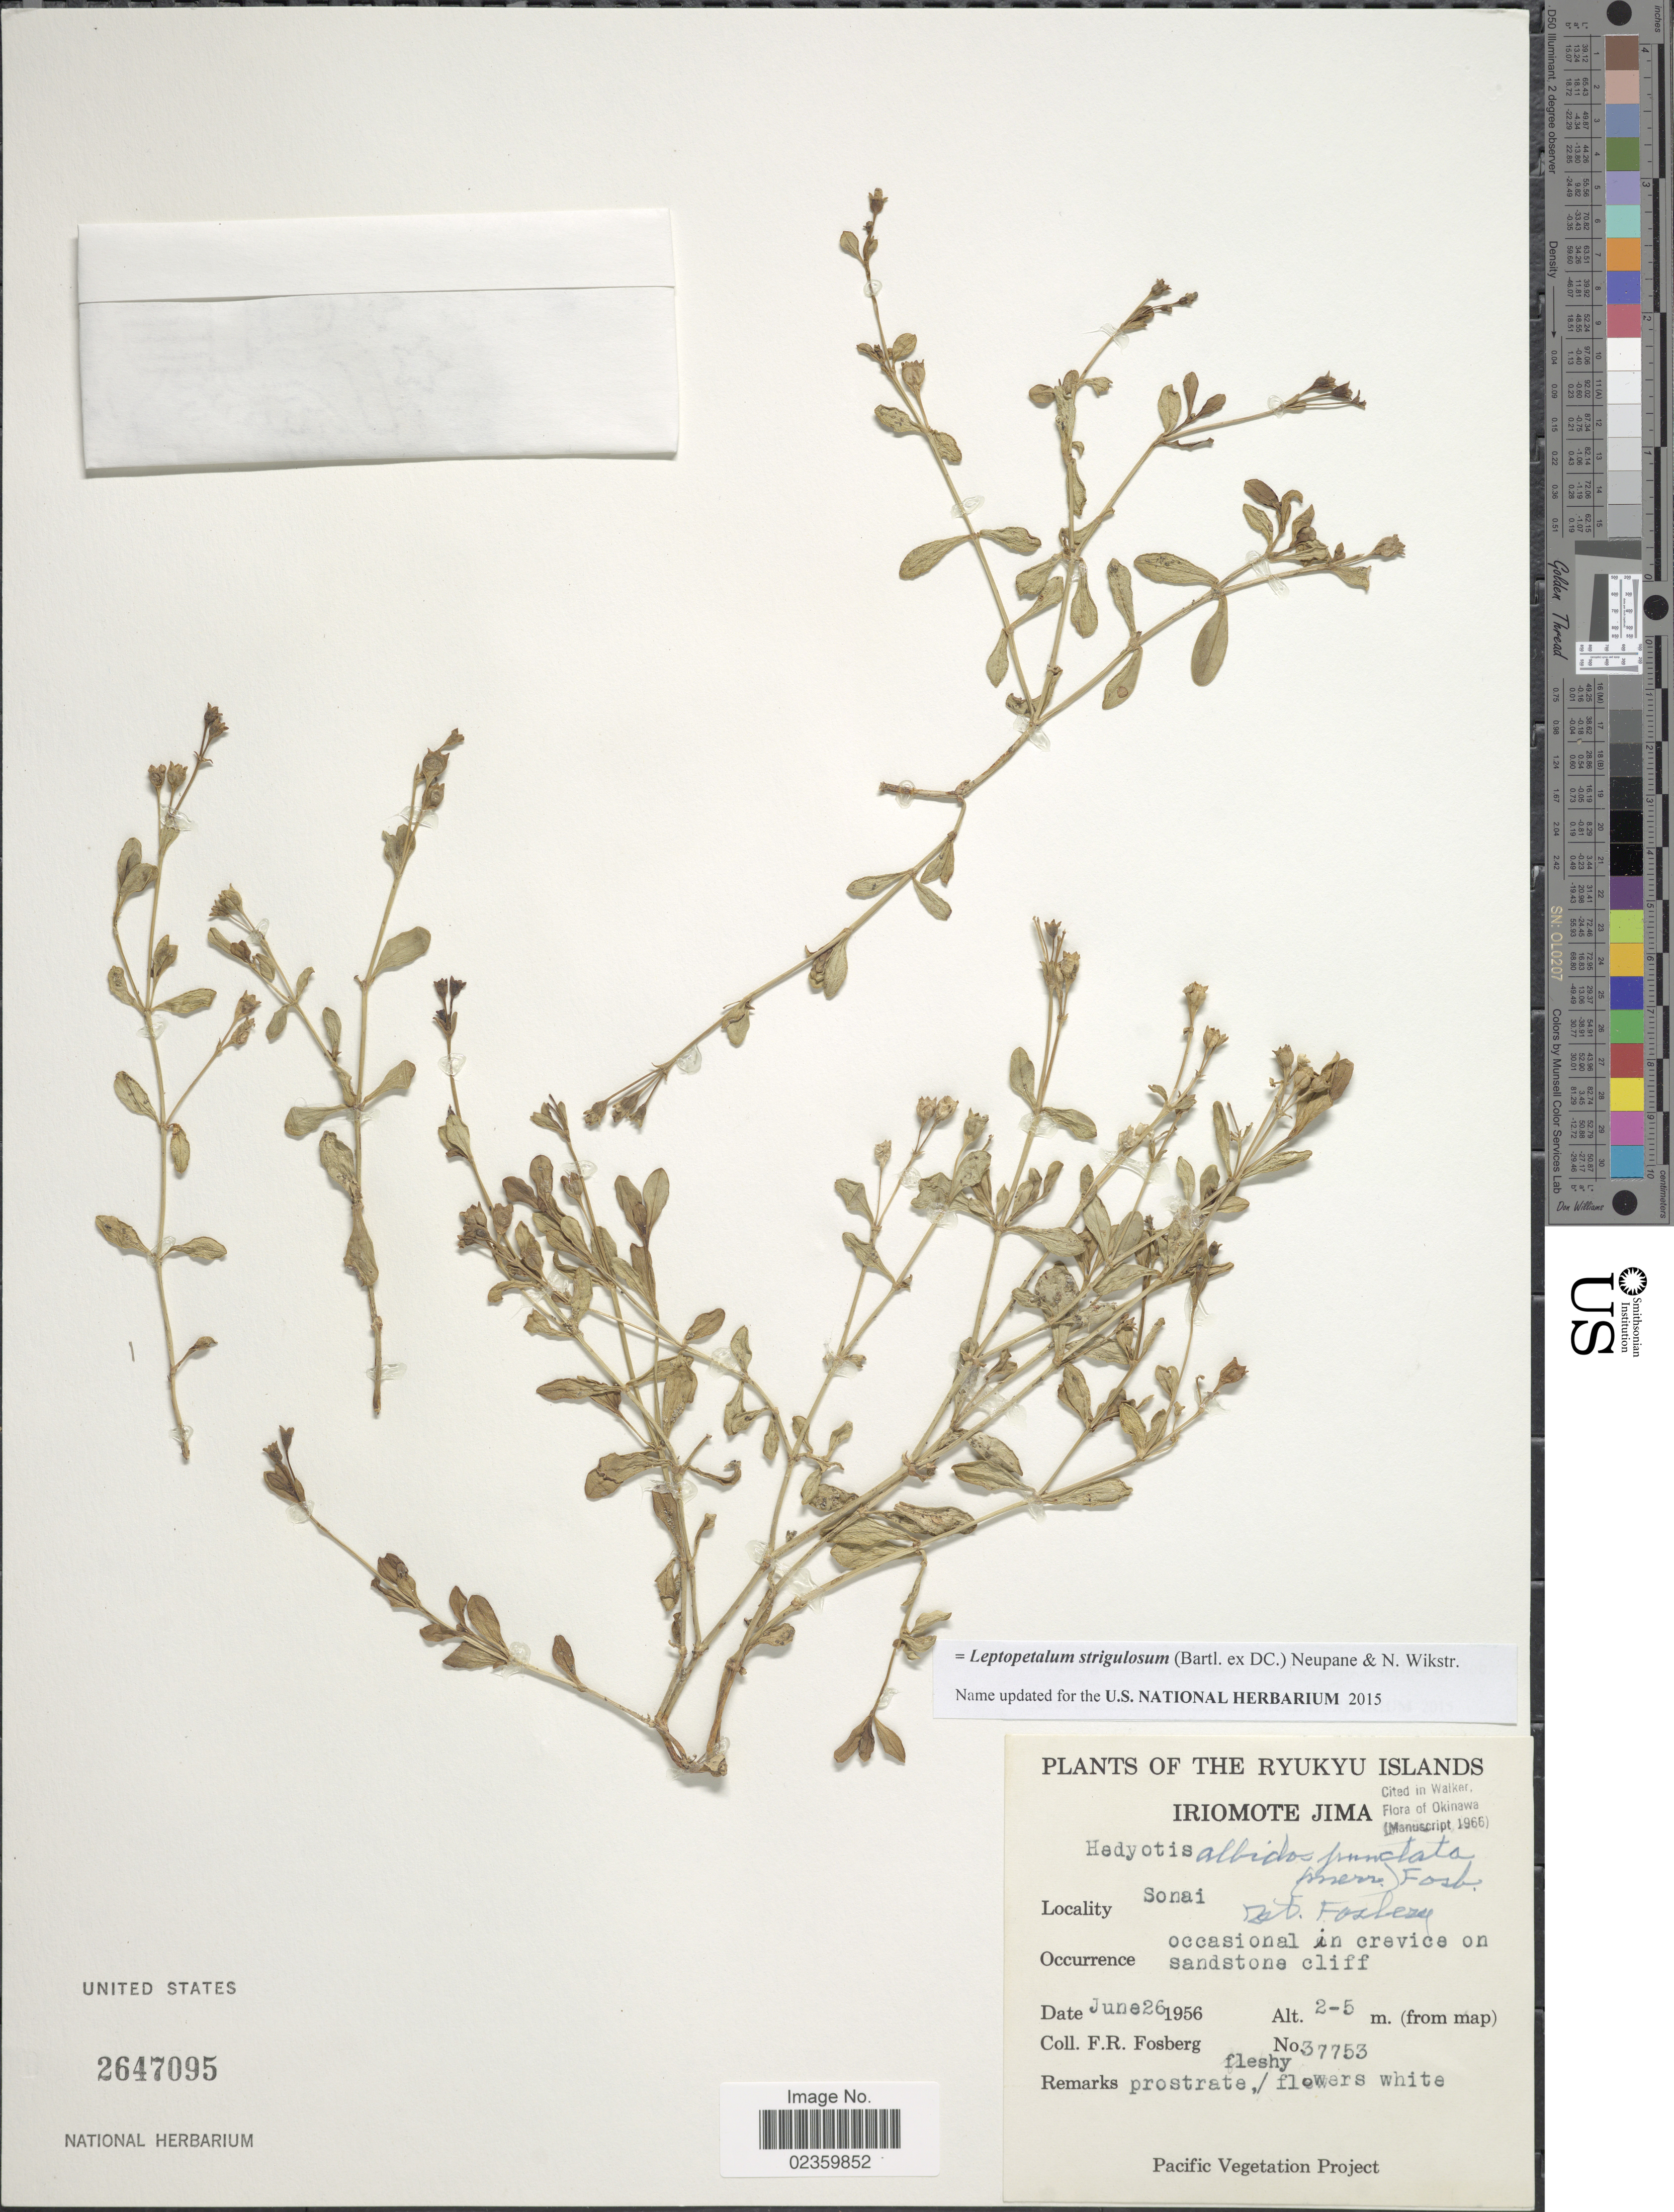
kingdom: Plantae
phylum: Tracheophyta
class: Magnoliopsida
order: Gentianales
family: Rubiaceae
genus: Leptopetalum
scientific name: Leptopetalum strigulosum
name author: (Bartl. ex DC.) Neupane & N. Wikstr.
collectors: F. R. Fosberg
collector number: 37753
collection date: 1956-06-26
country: Japan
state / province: Okinawa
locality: The Ryukyu Islands, Iriomote Jima, Sonai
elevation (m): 2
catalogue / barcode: US 2647095